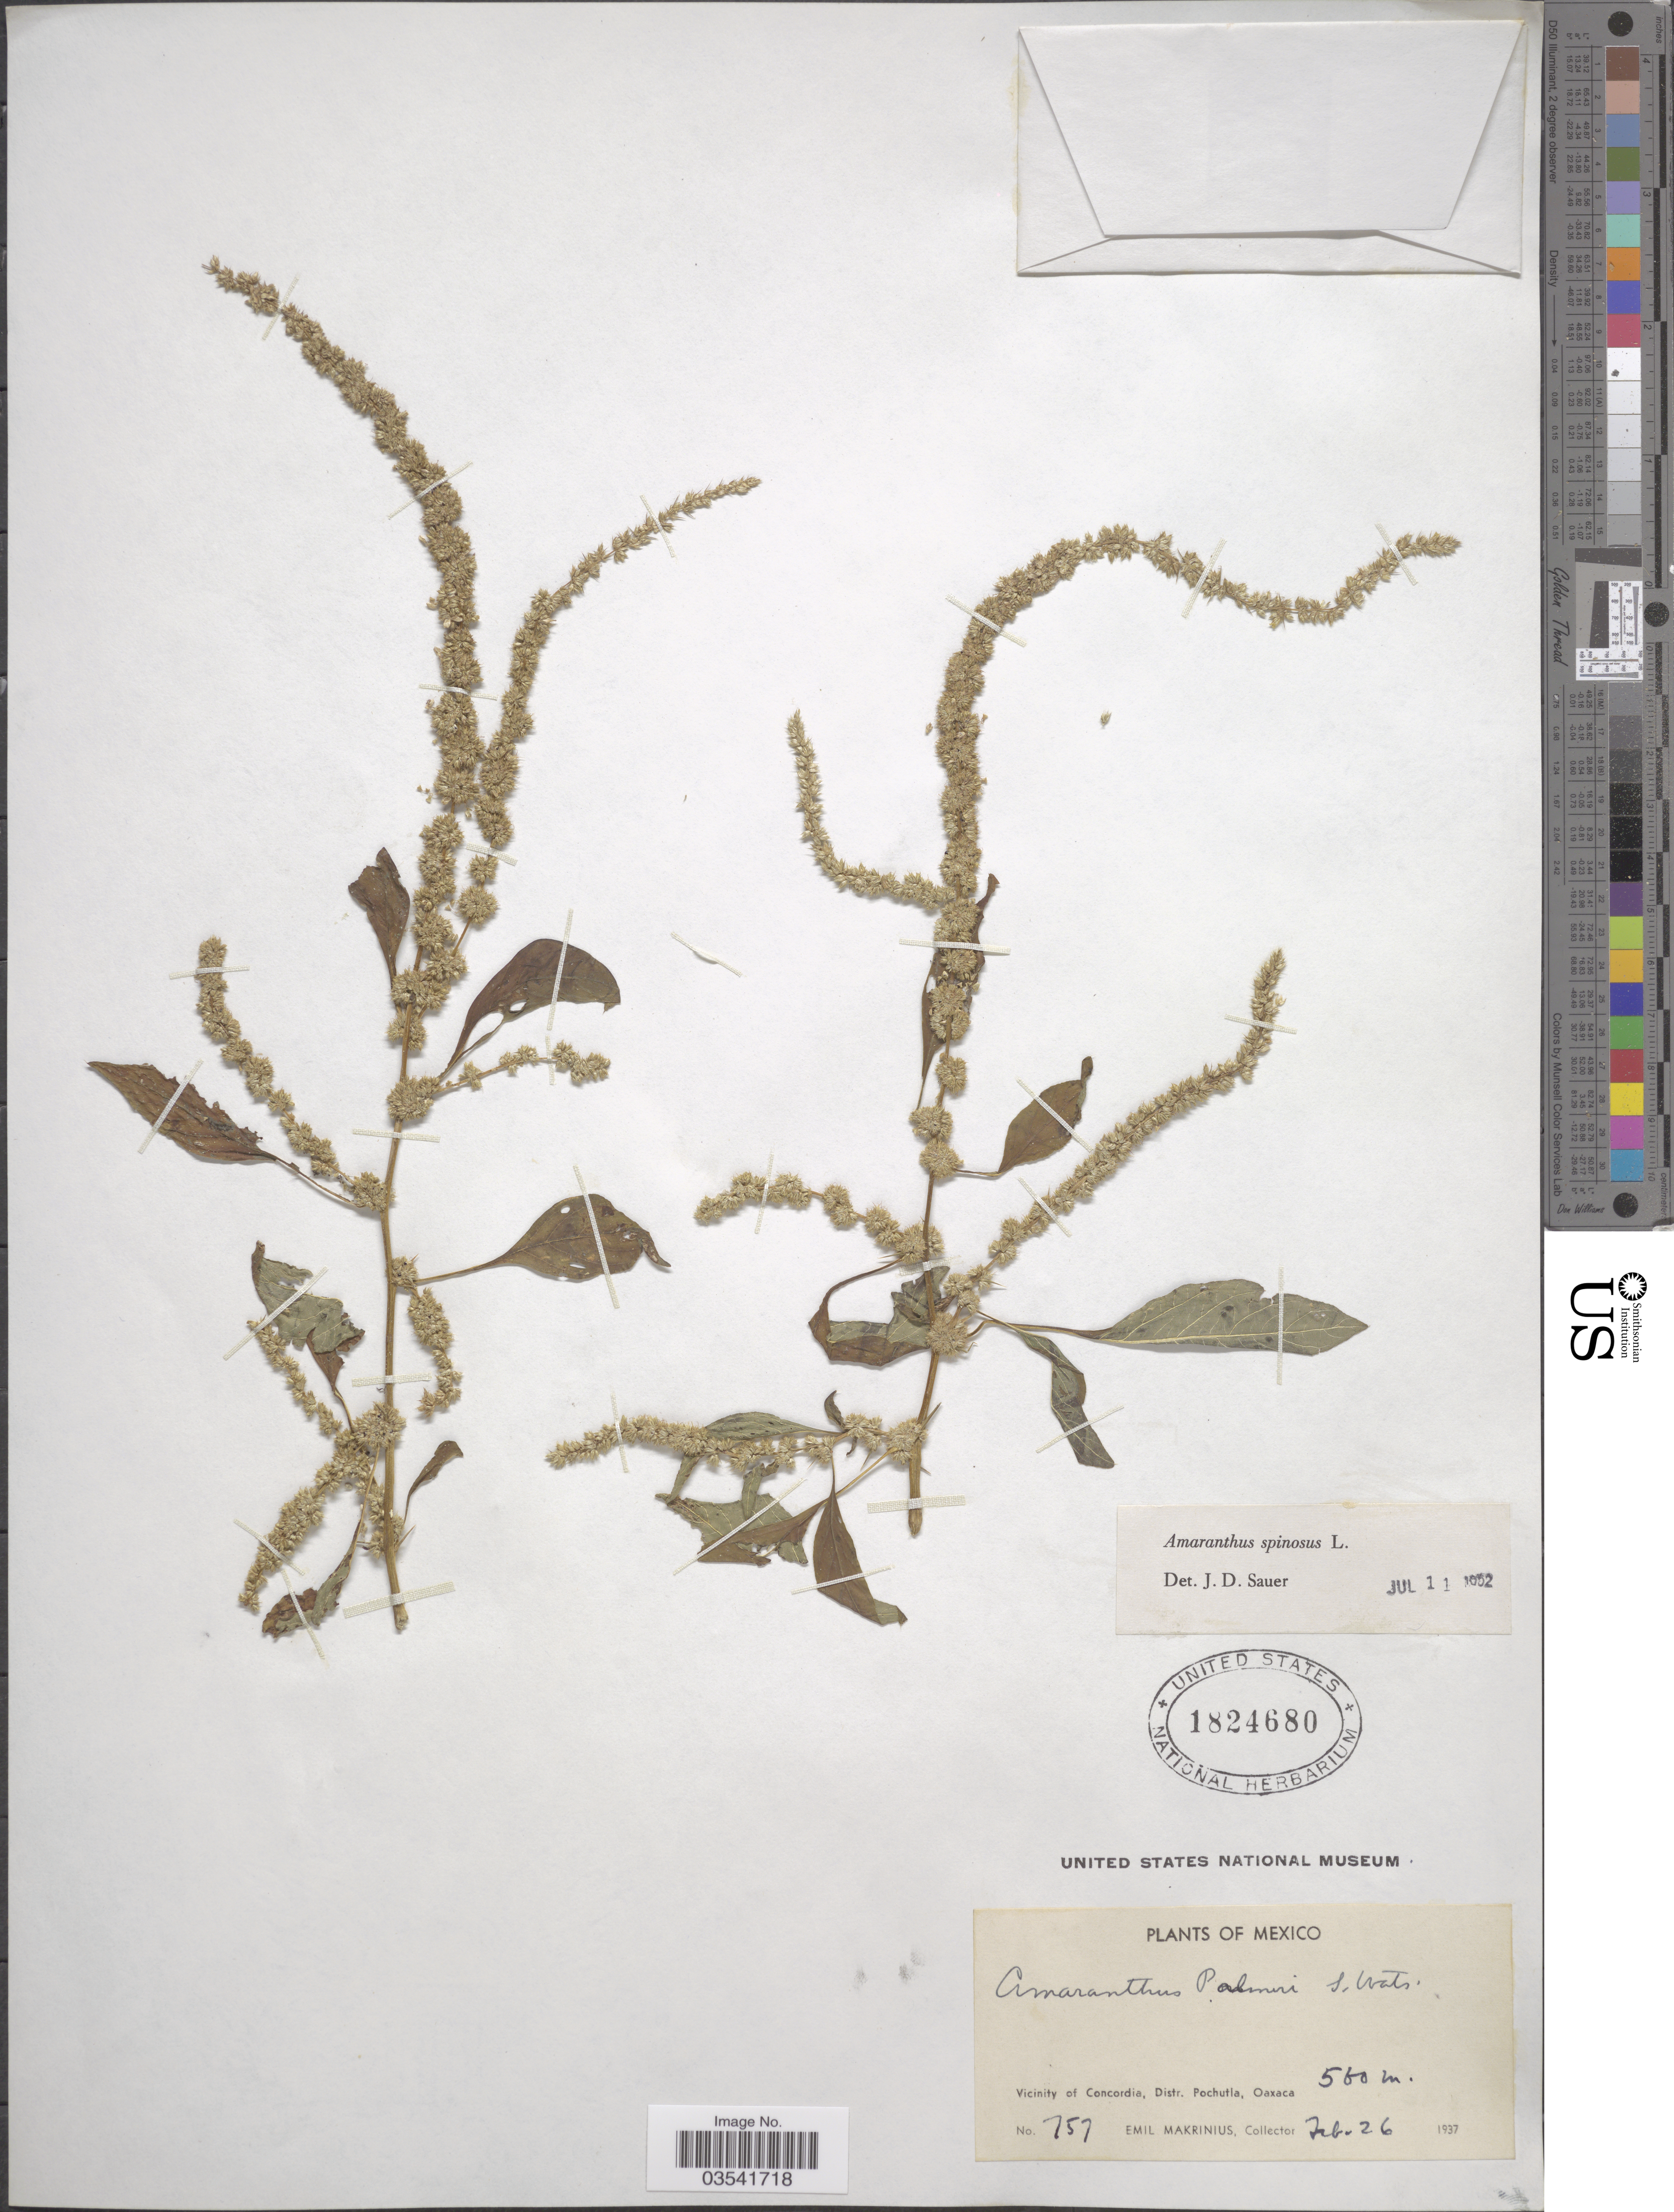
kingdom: Plantae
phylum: Tracheophyta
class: Magnoliopsida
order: Caryophyllales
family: Amaranthaceae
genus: Amaranthus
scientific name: Amaranthus spinosus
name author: L.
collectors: E. Makrinius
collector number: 757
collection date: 1937-02-26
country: Mexico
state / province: Oaxaca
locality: Vicinity of Concordia, Distr. Pochutla.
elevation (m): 560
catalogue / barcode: US 1824680